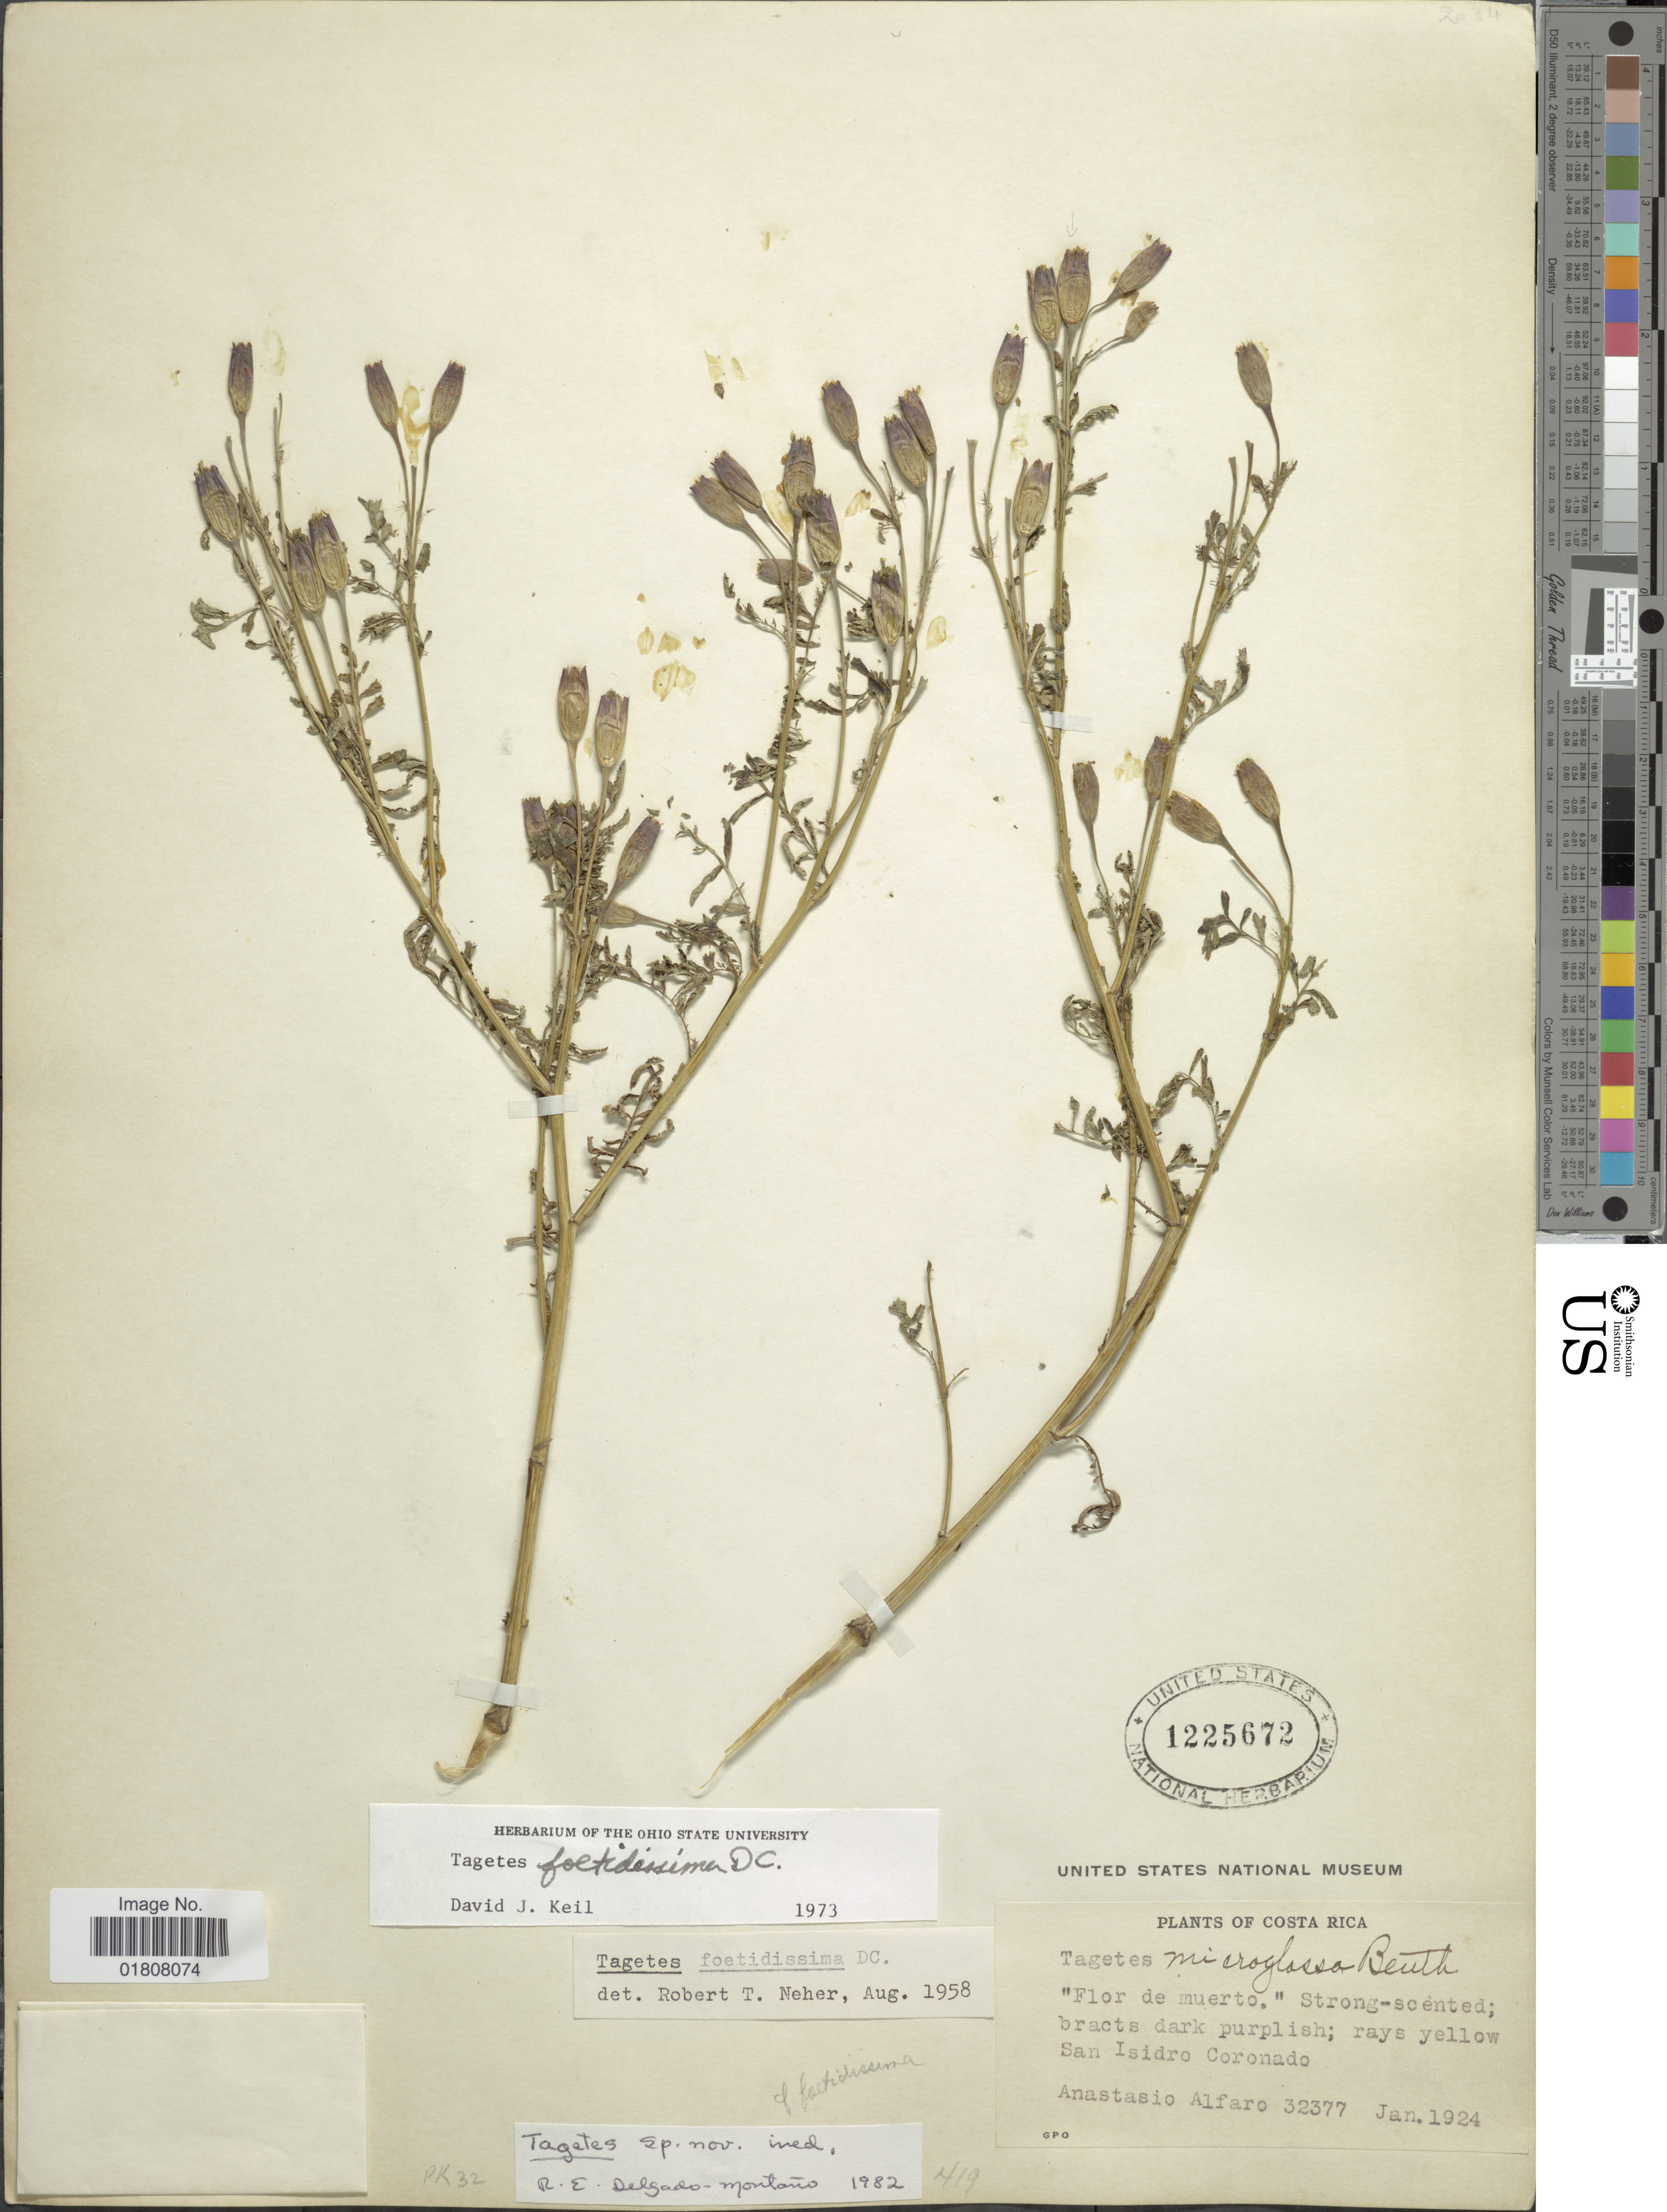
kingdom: Plantae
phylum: Tracheophyta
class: Magnoliopsida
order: Asterales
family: Asteraceae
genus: Tagetes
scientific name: Tagetes foetidissima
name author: DC.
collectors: A. Alfaro Gonzalez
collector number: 32377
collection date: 1924-01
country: Costa Rica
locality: San Isidro Coronado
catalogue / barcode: US 1225672